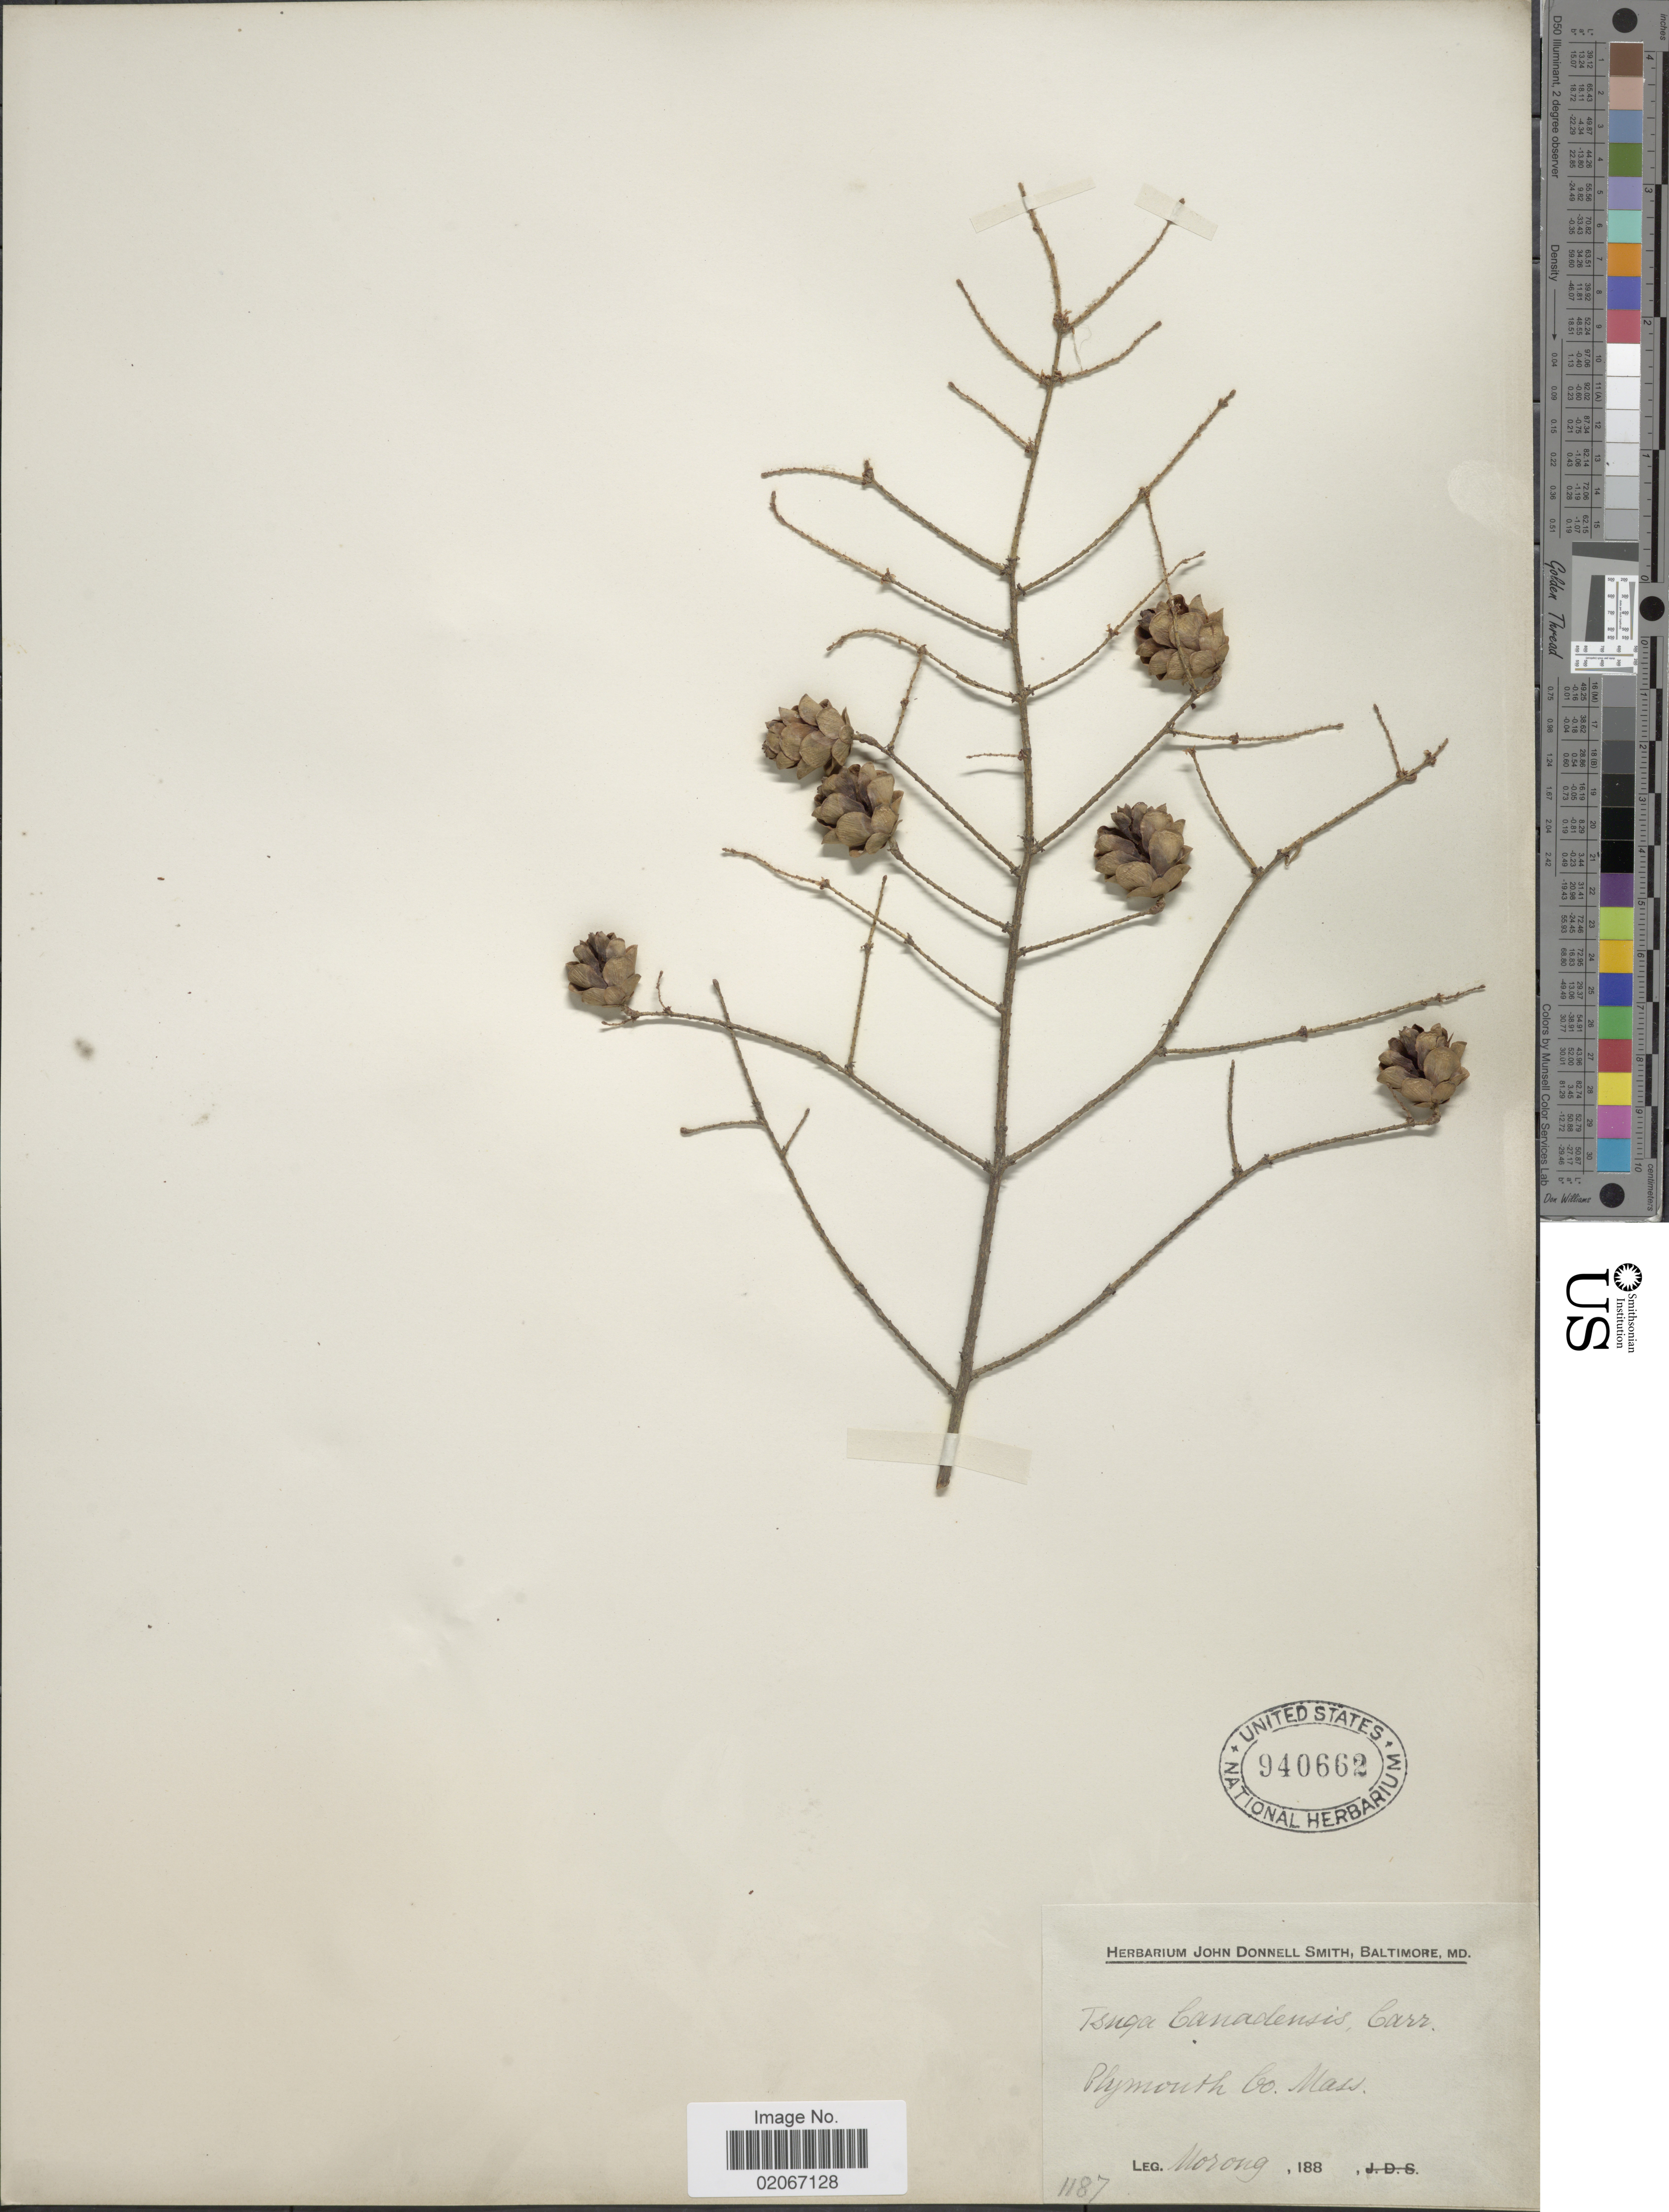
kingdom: Plantae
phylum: Tracheophyta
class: Pinopsida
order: Pinales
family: Pinaceae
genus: Tsuga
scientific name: Tsuga canadensis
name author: (L.) Carrière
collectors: T. Morong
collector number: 1187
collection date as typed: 188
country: United States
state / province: Massachusetts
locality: Plymouth Co.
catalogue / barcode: US 940662